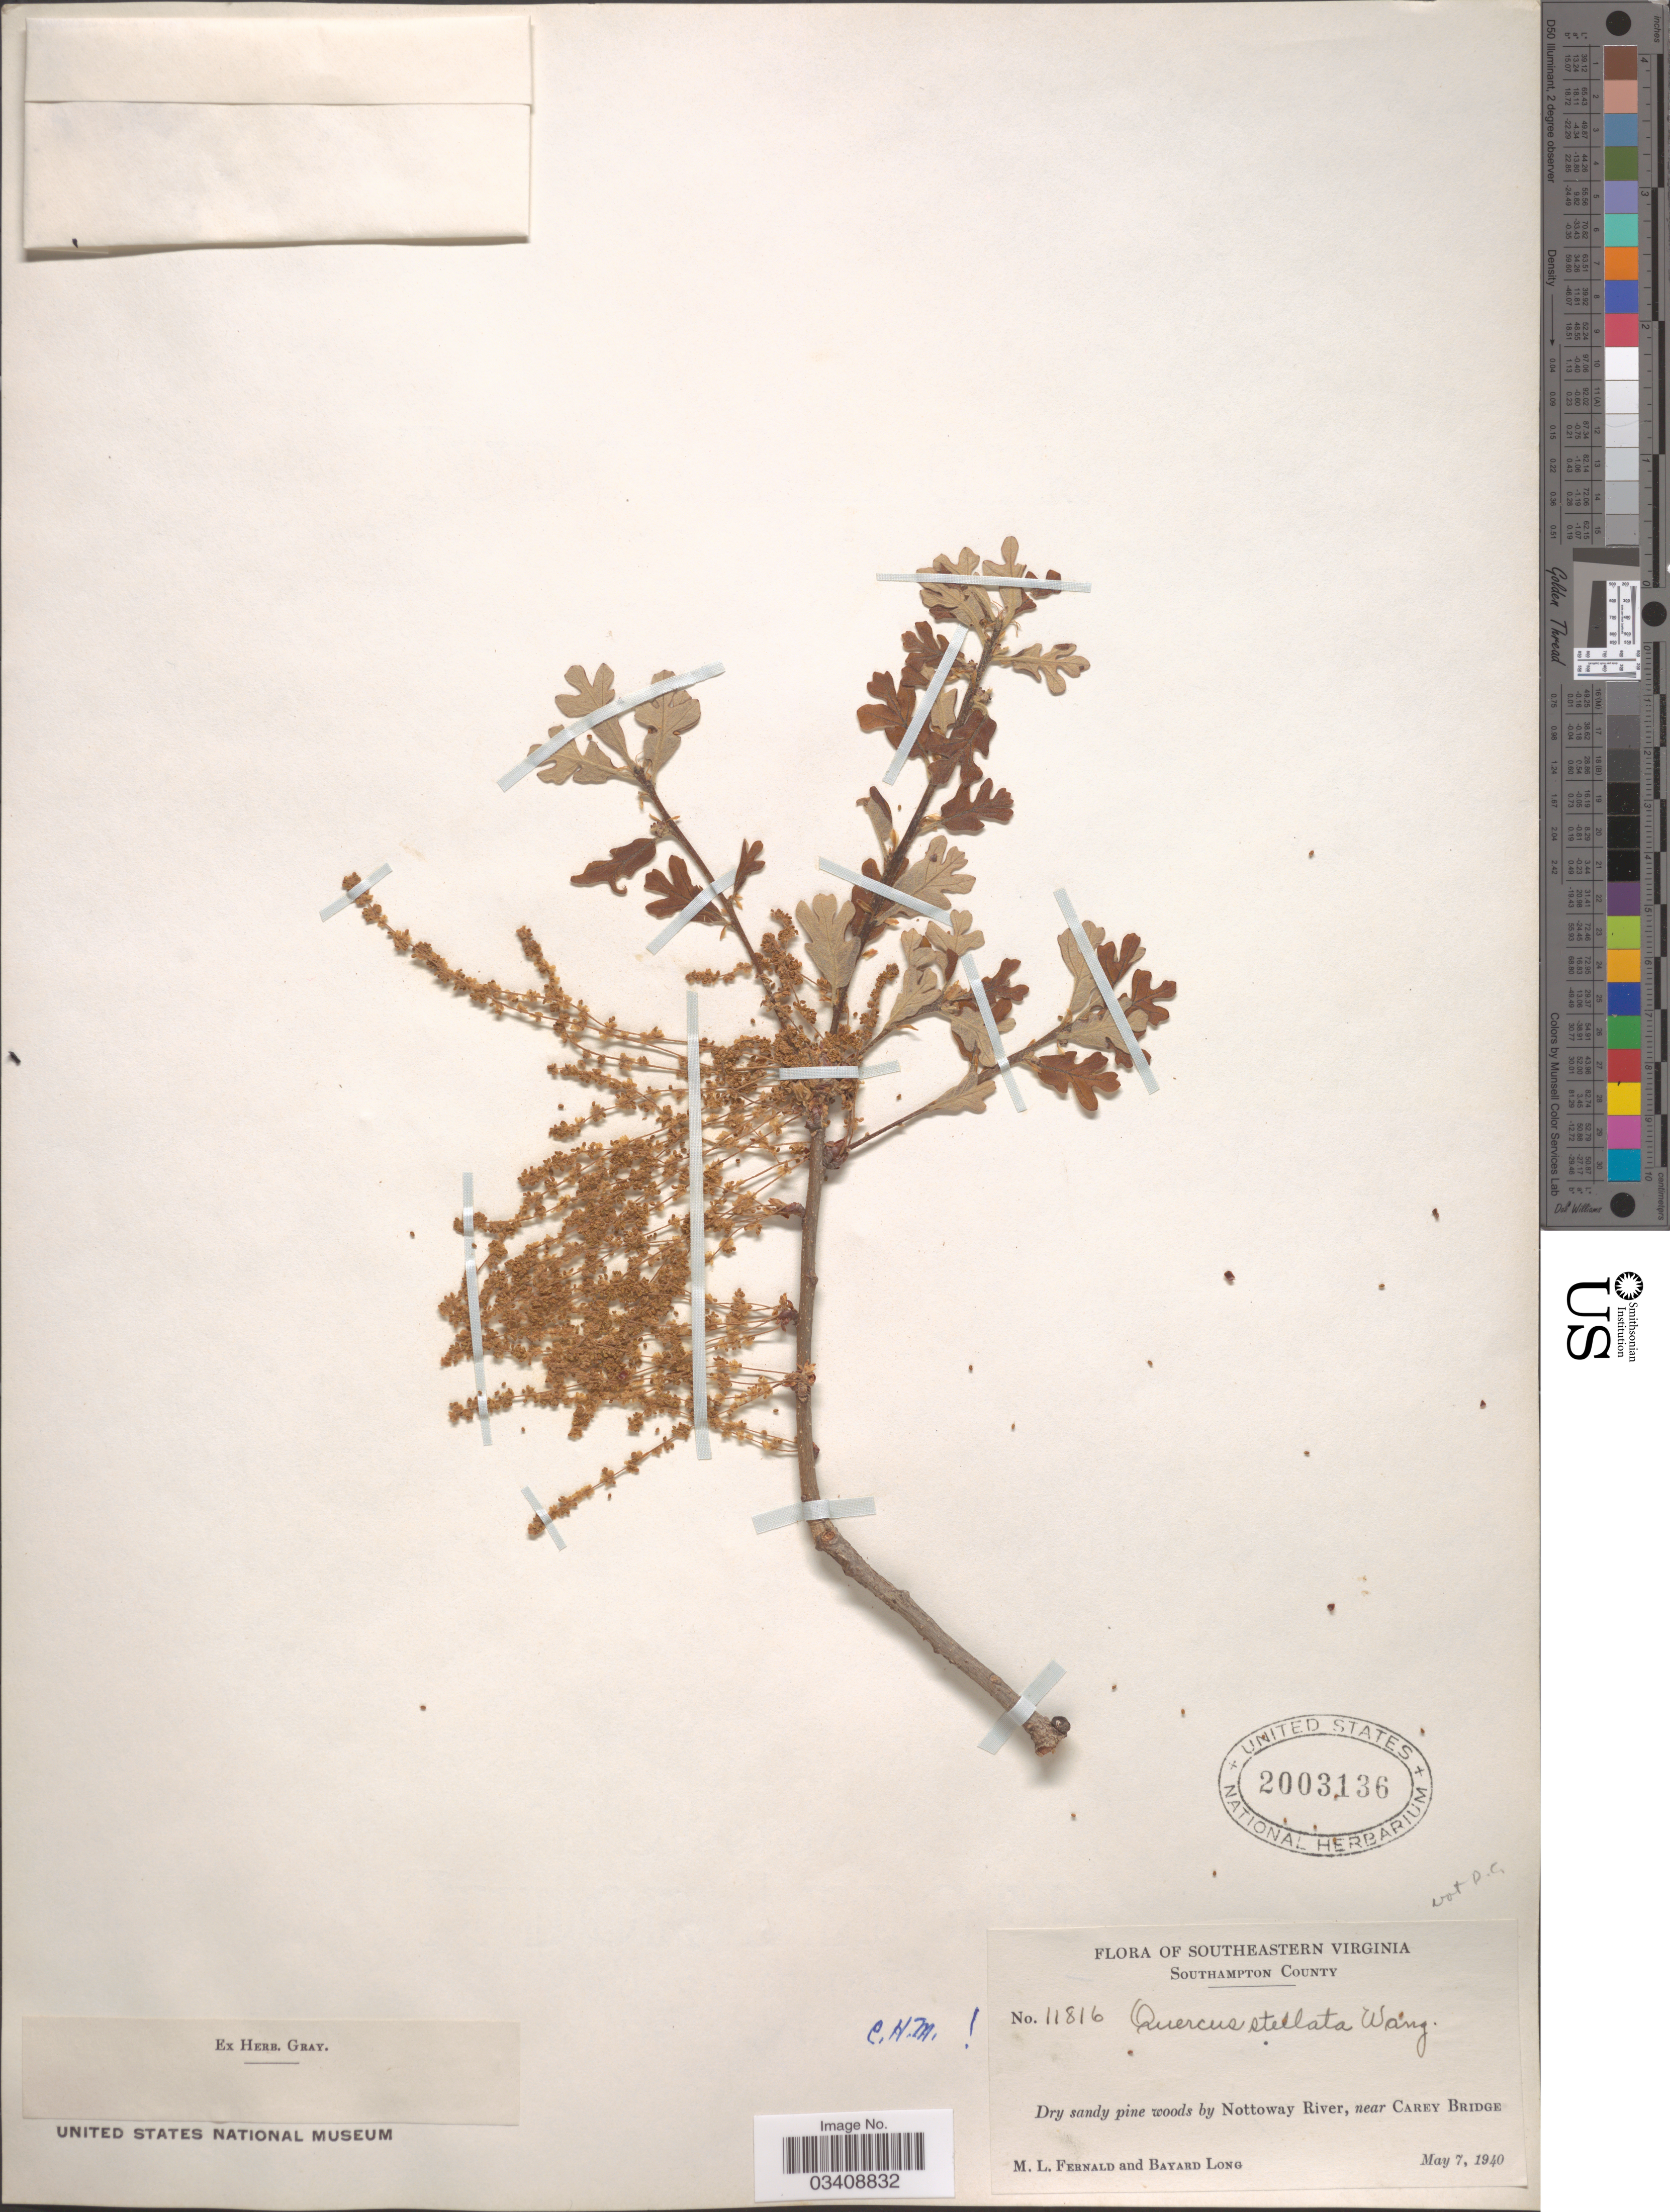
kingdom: Plantae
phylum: Tracheophyta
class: Magnoliopsida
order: Fagales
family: Fagaceae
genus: Quercus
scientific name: Quercus stellata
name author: Wangenh.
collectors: M. L. Fernald & B. Long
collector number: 11816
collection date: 1940-05-07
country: United States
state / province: Virginia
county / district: Southampton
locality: Southeastern Virginia. Southampton County. Dry sandy pine woods by Nottoway River, near Carey Bridge.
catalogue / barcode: US 2003136